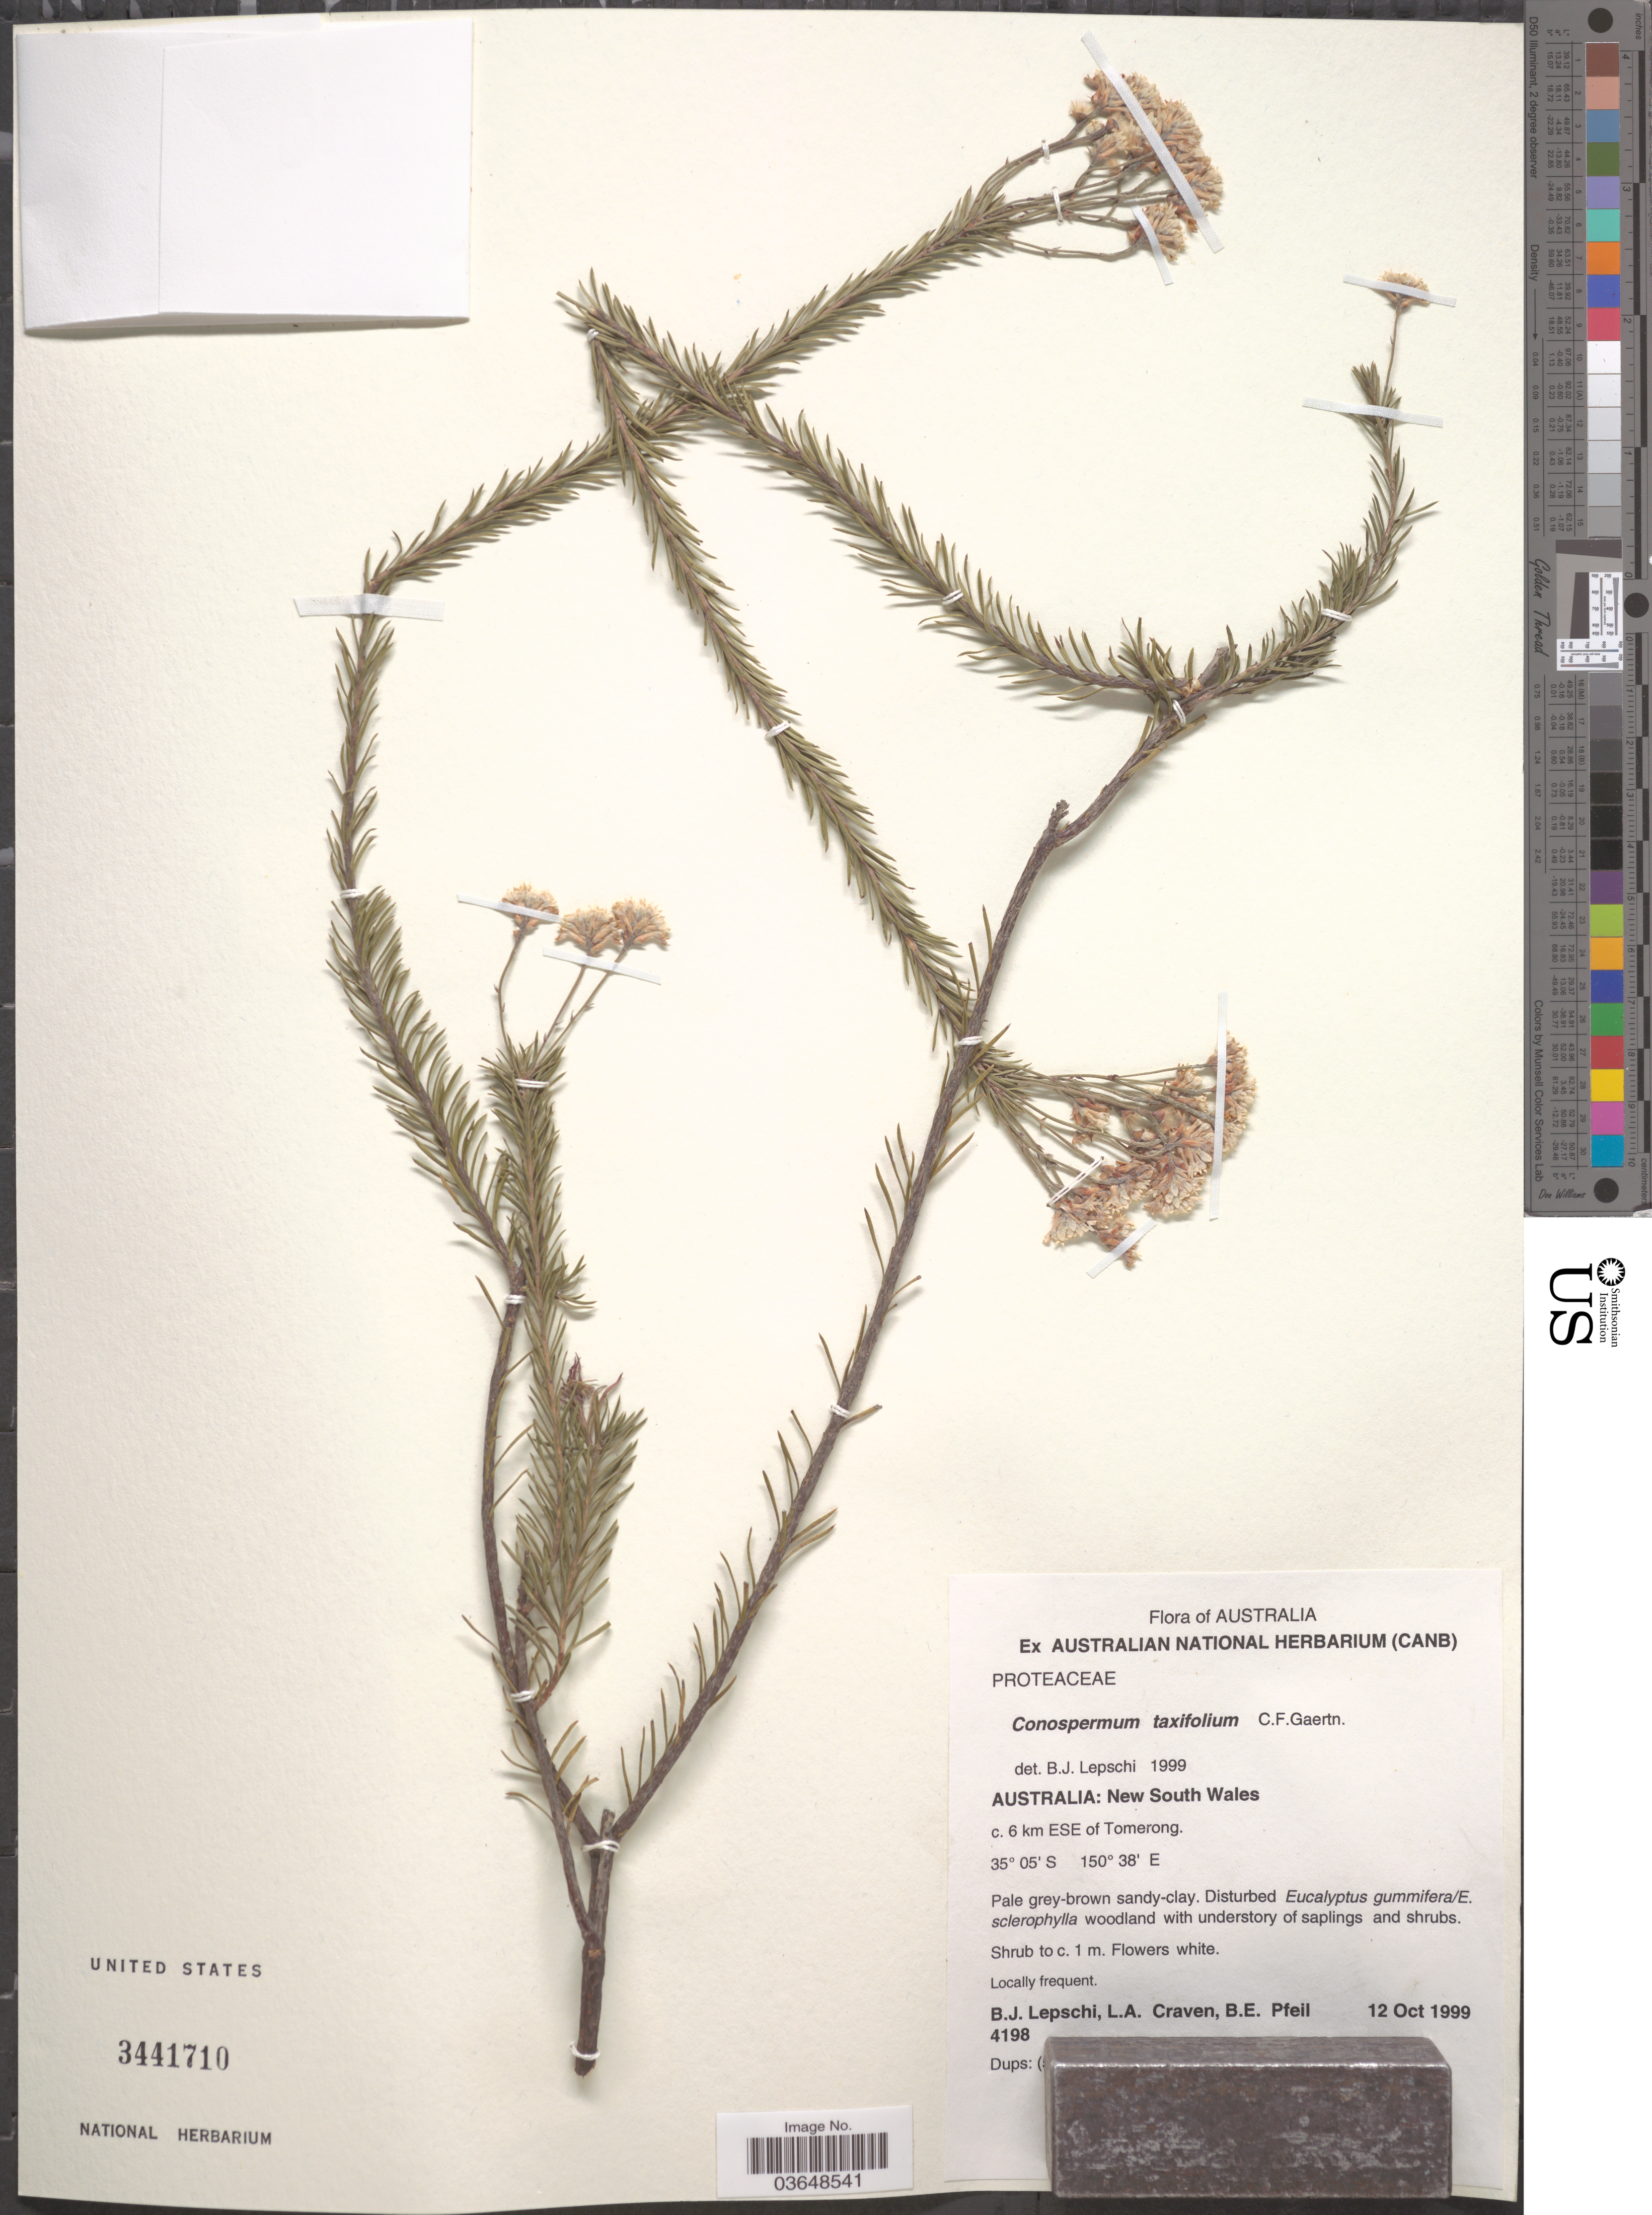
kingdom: Plantae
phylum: Tracheophyta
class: Magnoliopsida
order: Proteales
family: Proteaceae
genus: Conospermum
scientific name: Conospermum taxifolium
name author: Sm.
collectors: B. Lepschi, L. A. Craven & B. Pfeil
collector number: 4198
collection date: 1999-10-12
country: Australia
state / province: New South Wales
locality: C. 6 km ESE of Tomerong.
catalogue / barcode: US 3441710